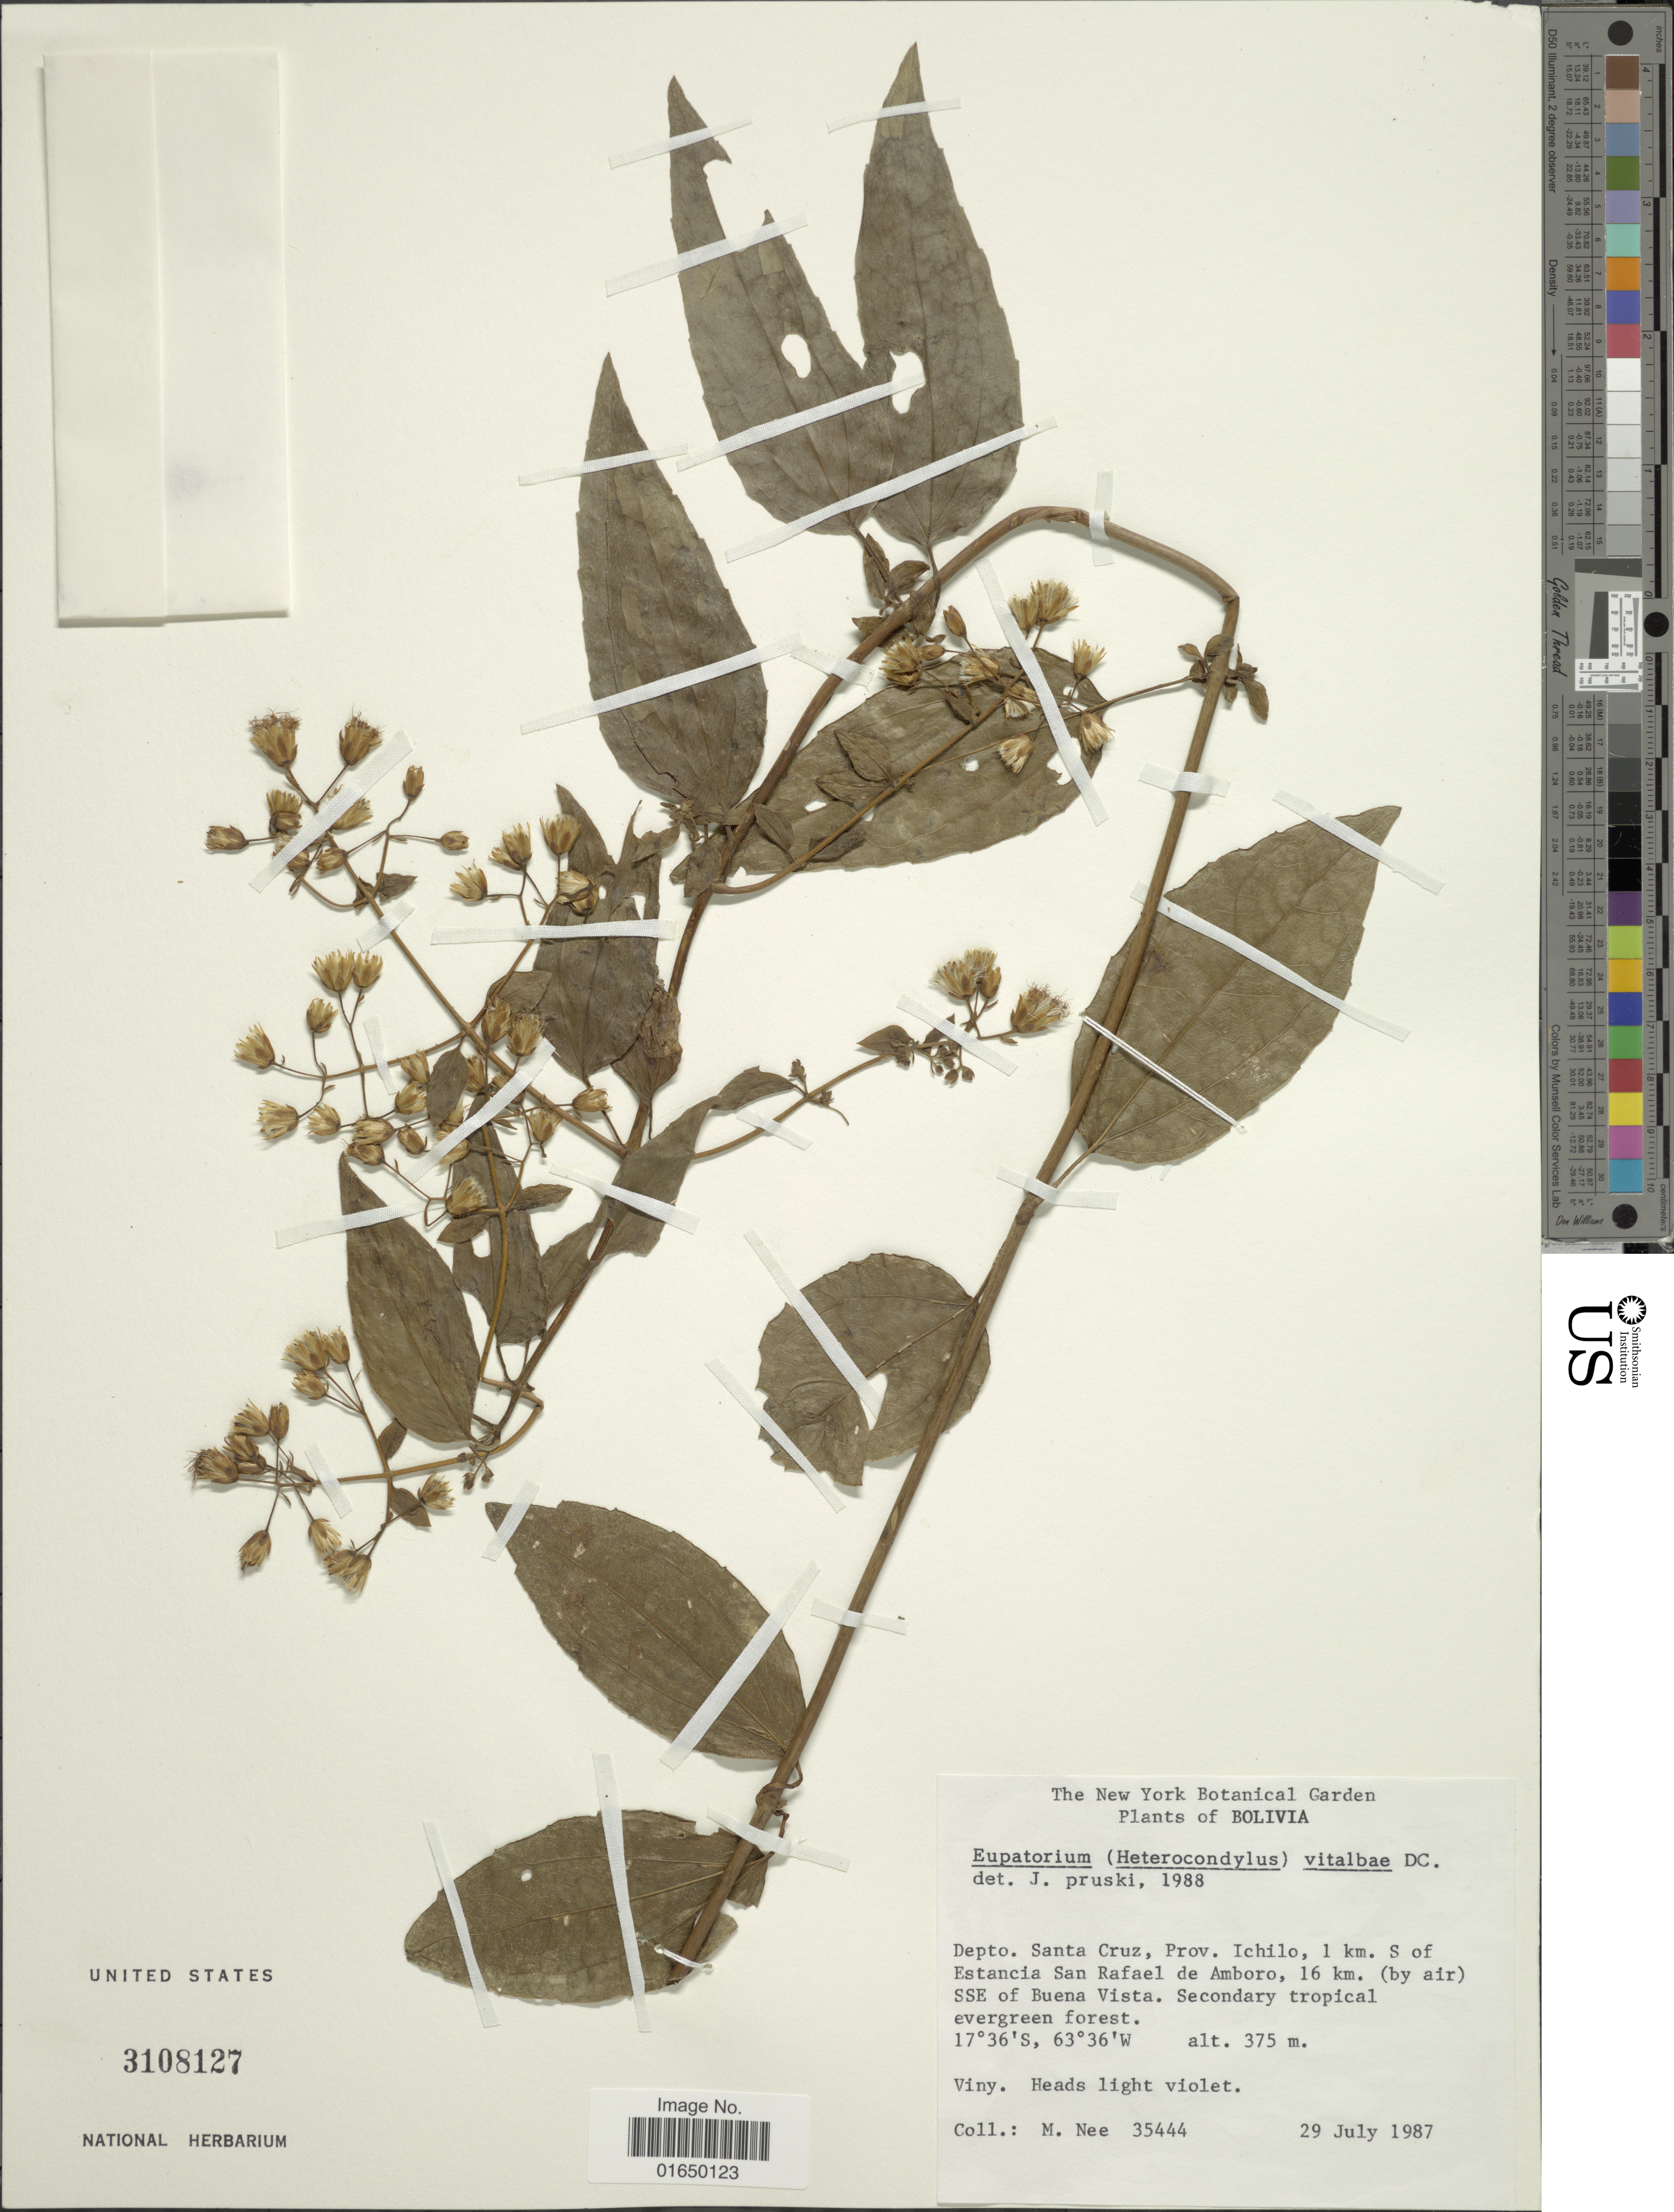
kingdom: Plantae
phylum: Tracheophyta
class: Magnoliopsida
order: Asterales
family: Asteraceae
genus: Heterocondylus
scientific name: Heterocondylus vitalbae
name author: (DC.) R.M. King & H. Rob.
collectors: M. Nee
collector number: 35444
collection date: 1987-07-29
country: Bolivia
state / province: Santa Cruz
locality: Depto. Santa Cruz, Prov. Ichilo, 1 km S of Estancia San Rafael de Amboro, 16 km (by air) SSE of Buena Vista. Secondary tropical evergreen forest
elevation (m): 375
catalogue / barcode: US 3108127